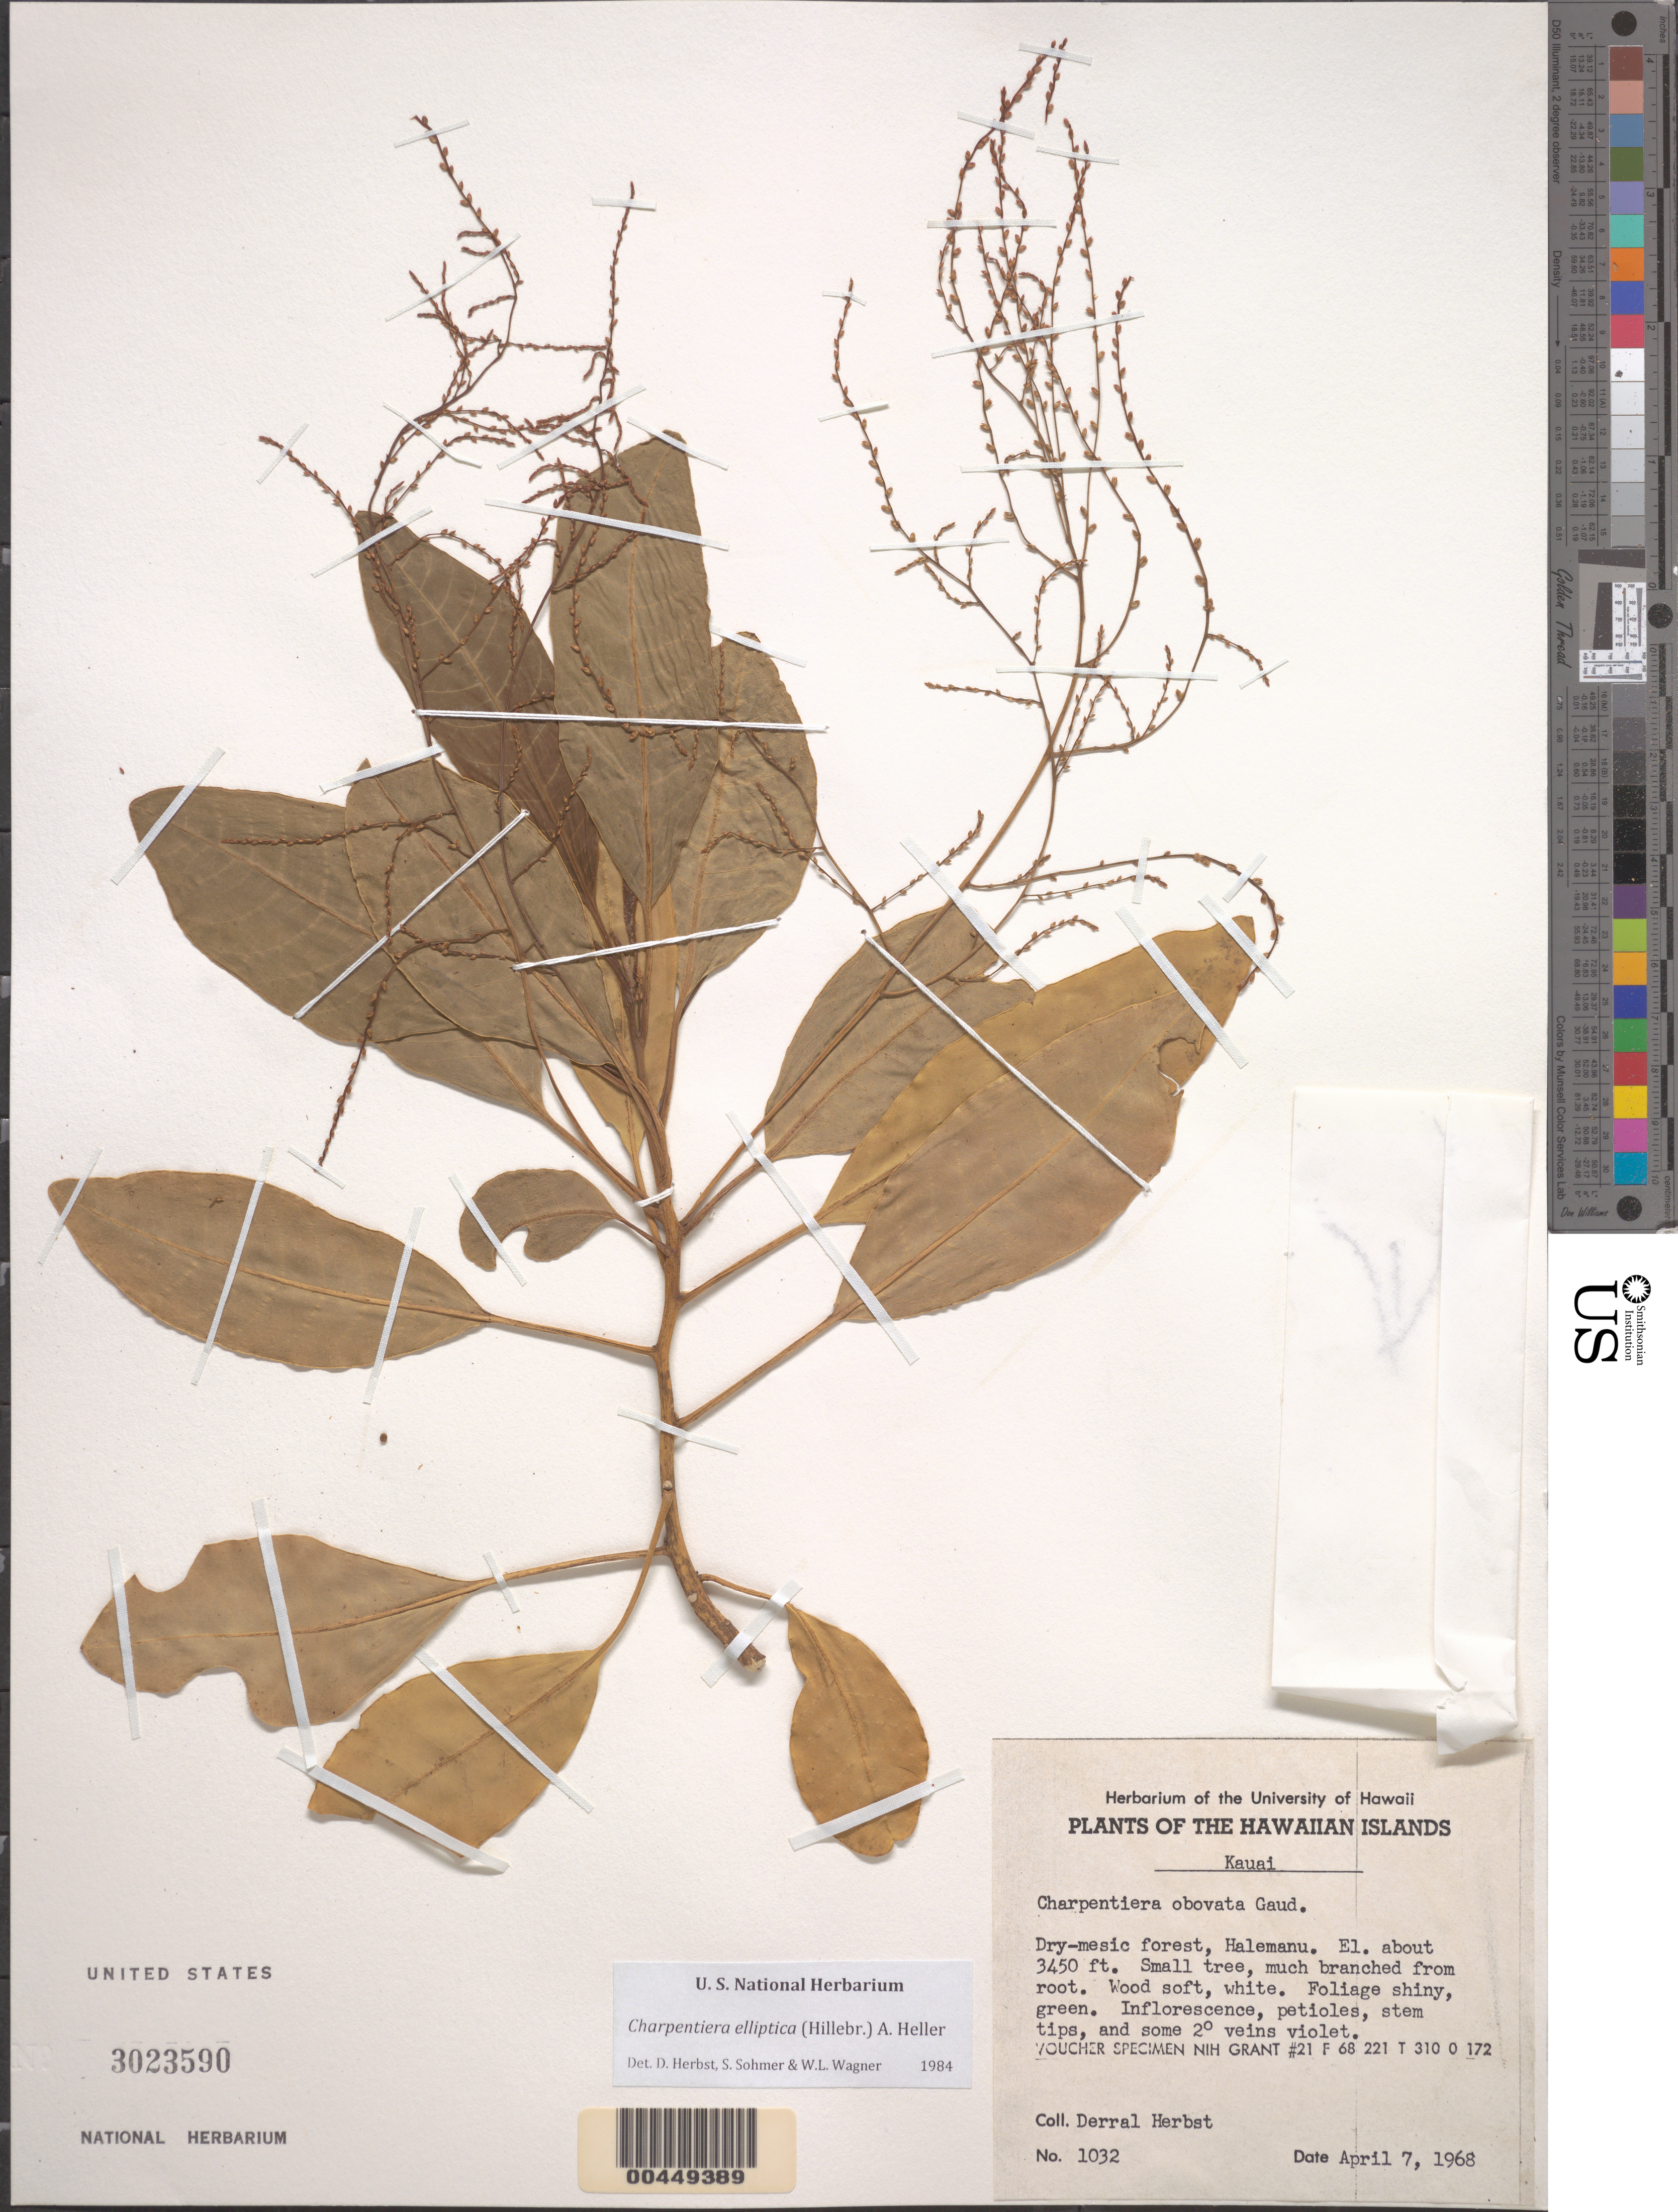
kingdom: Plantae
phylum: Tracheophyta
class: Magnoliopsida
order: Caryophyllales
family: Amaranthaceae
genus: Charpentiera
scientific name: Charpentiera elliptica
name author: (Hillebr.) A. Heller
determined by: Herbst, D. R.; Sohmer, S. H.; Wagner, W. L.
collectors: D. R. Herbst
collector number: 1032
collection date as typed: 7 Apr 1968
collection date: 1968-04-07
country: United States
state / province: Hawaii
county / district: Kauai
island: Kaua'i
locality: Halemanu.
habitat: Dry-mesic forest.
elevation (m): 1052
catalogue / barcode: US 3023590